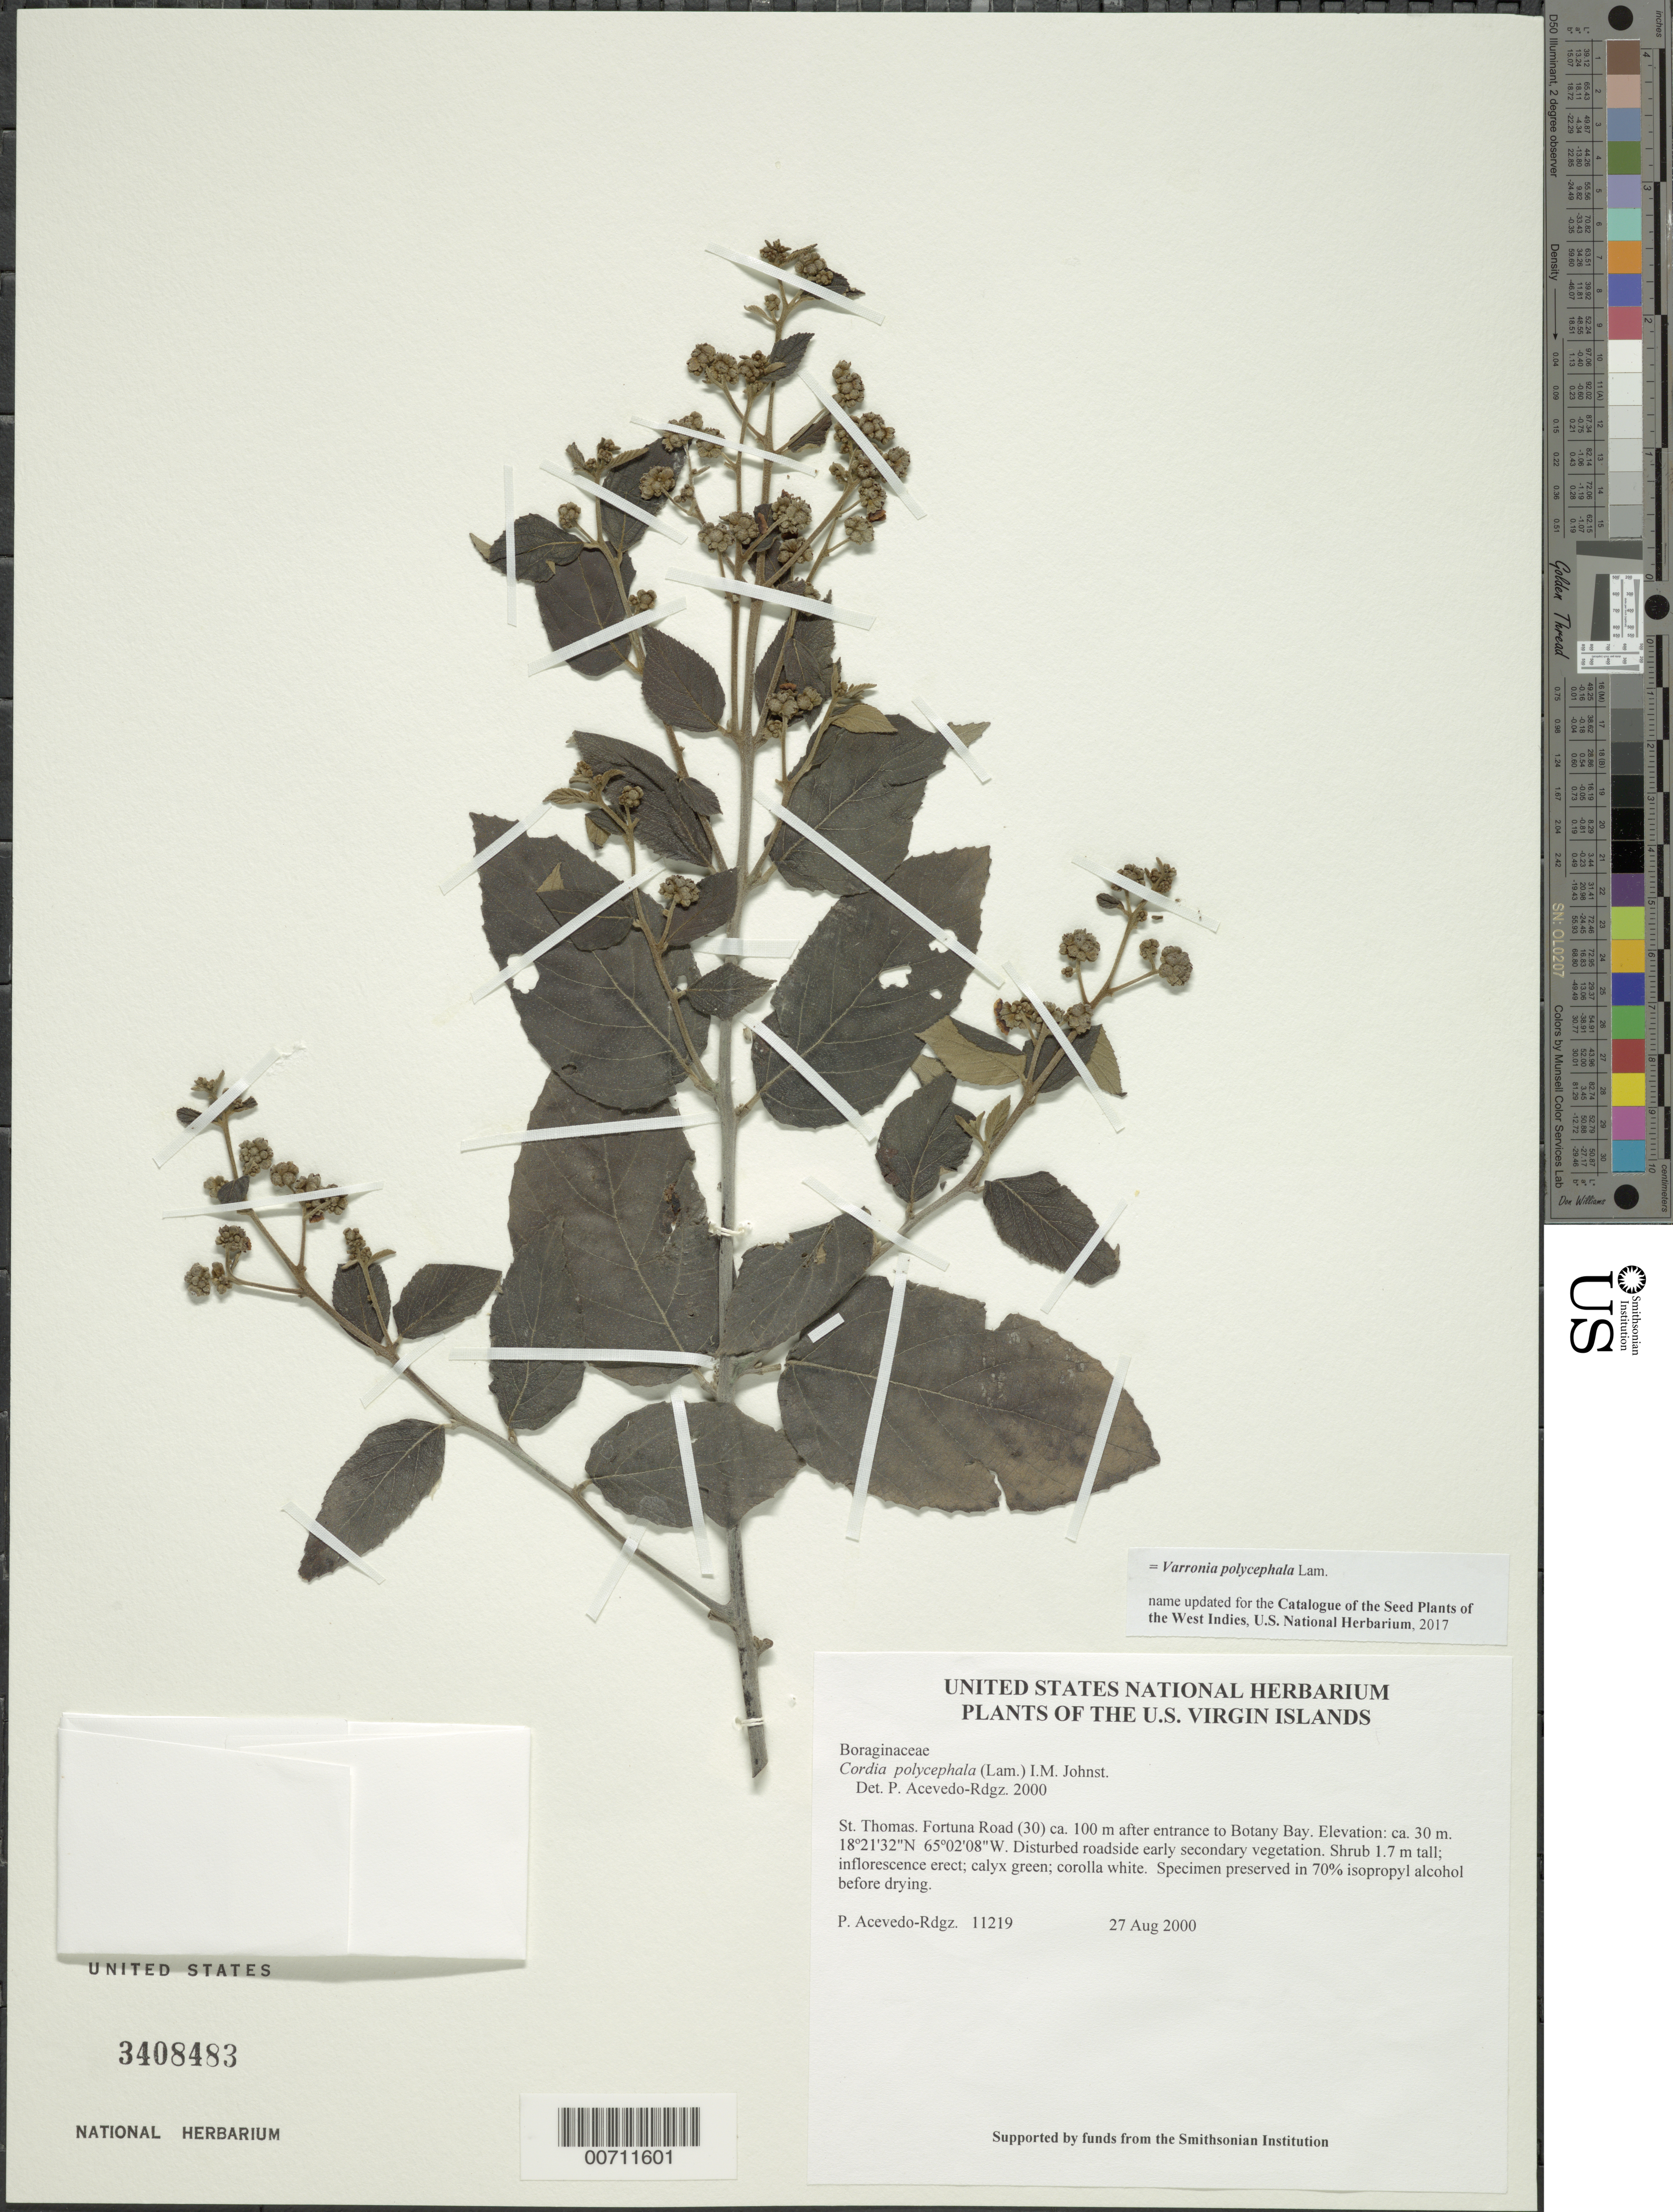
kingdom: Plantae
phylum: Tracheophyta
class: Magnoliopsida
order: Boraginales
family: Cordiaceae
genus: Varronia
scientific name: Varronia polycephala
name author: Lam.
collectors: P. Acevedo-Rodr.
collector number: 11219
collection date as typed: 27 Aug 2000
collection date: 2000-08-27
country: U.S. Virgin Islands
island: St. Thomas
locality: Fortuna Road (30) ca. 100 m after entrance to Botany Bay.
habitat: Disturbed roadside early secondary vegetation.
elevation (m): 30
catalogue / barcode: US 3408483